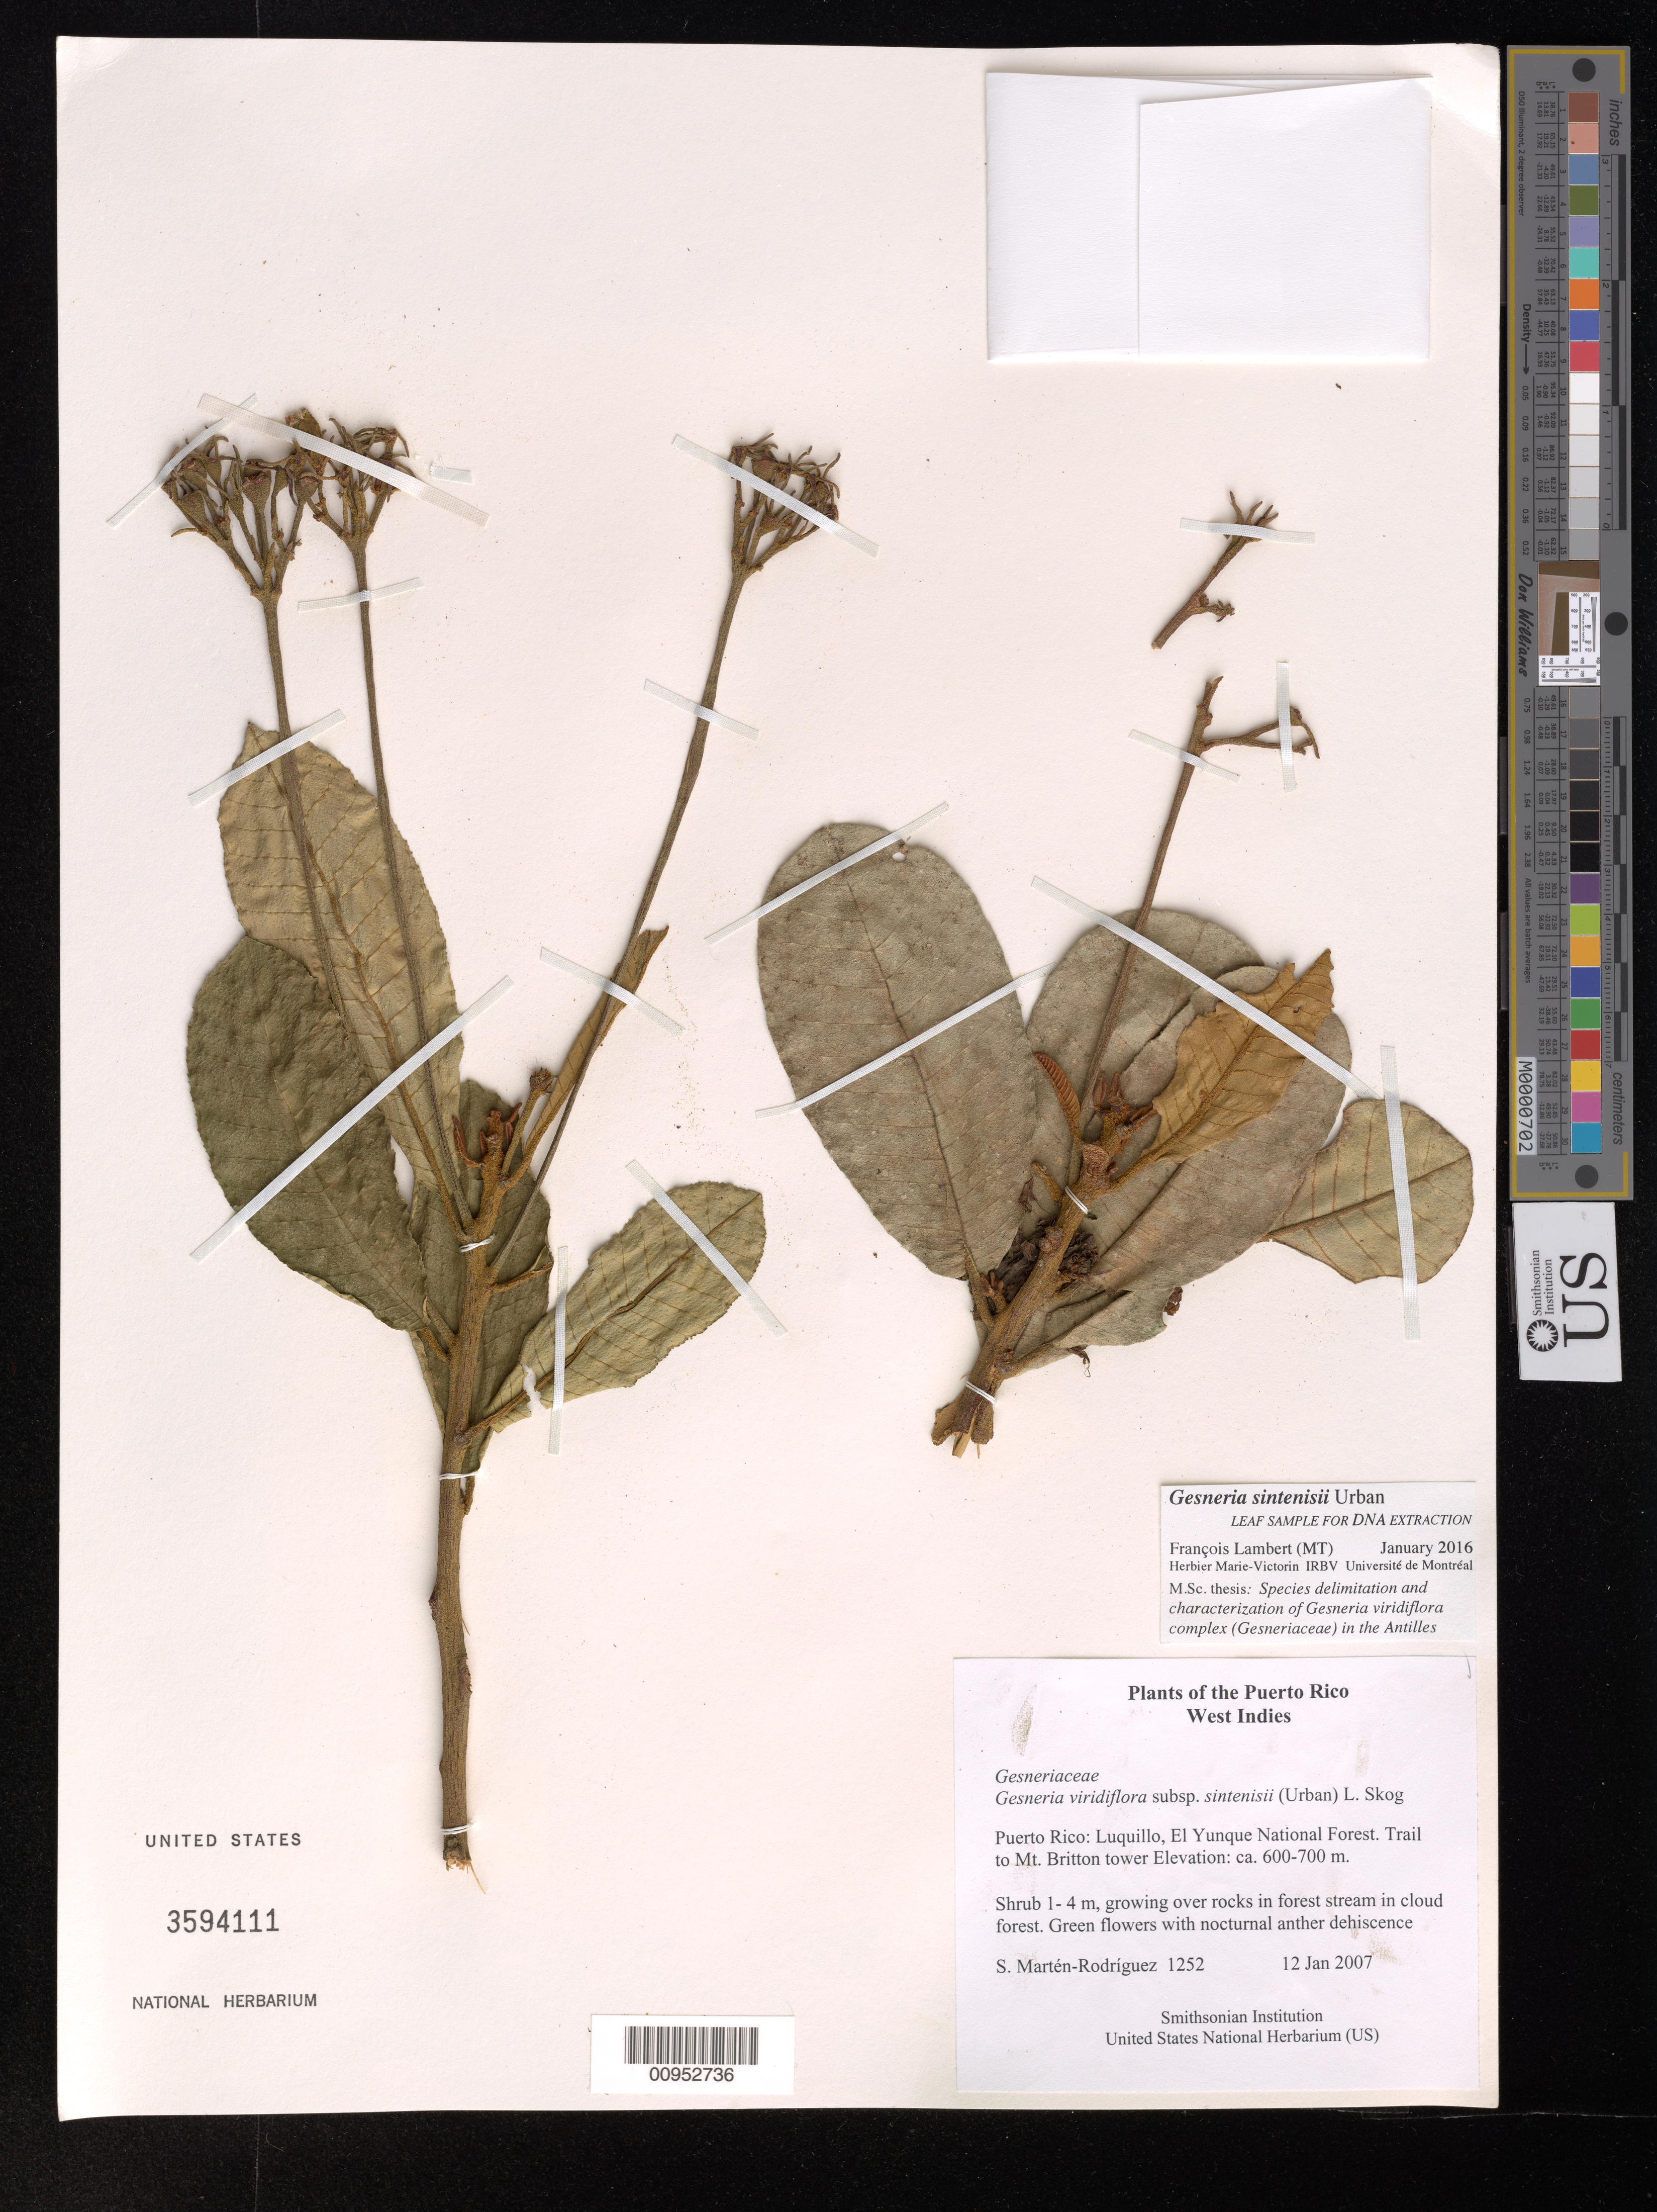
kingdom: Plantae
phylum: Tracheophyta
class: Magnoliopsida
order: Lamiales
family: Gesneriaceae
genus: Gesneria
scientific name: Gesneria sintenisii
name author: Urb.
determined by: Lambert, Francois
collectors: S. Martén-Rodríguez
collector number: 1252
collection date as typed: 12 Jan 2007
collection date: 2007-01-12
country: Puerto Rico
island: Puerto Rico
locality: Luquillo, El Yunque National Forest, trail to mt. Britton tower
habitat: Growing over rocks in forest stream in cloud forest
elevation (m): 600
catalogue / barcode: US 3594111